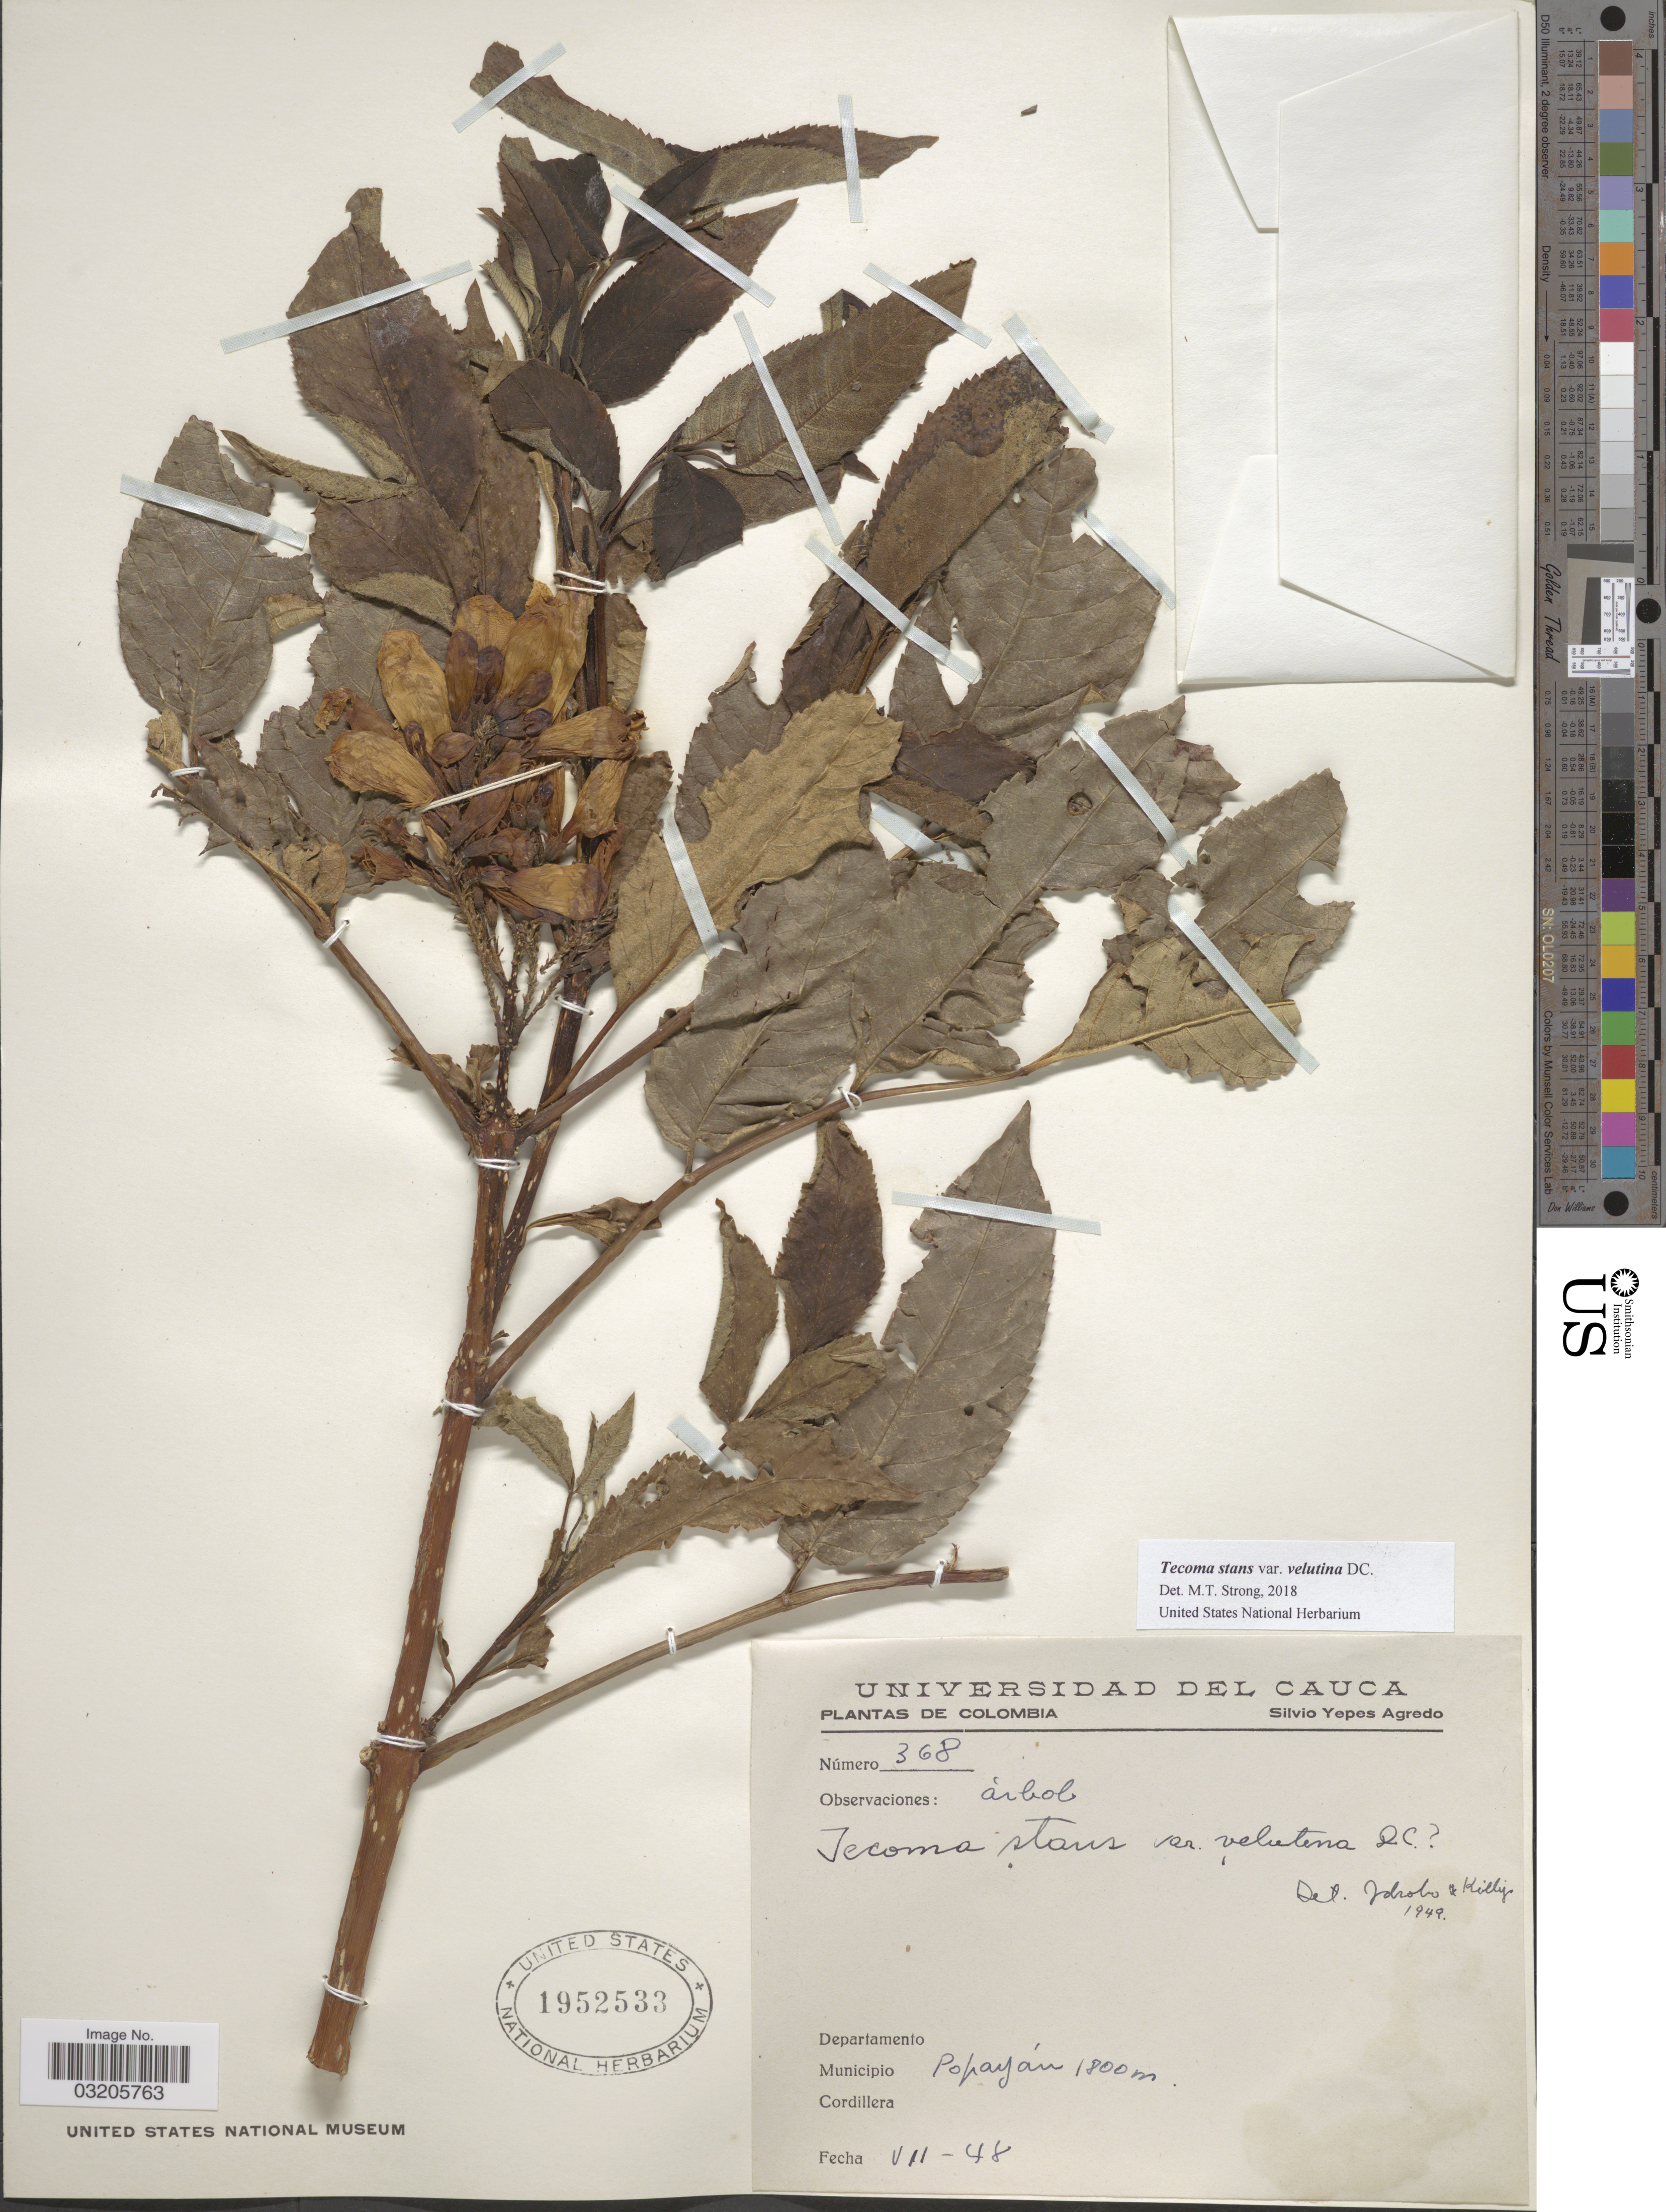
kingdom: Plantae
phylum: Tracheophyta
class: Magnoliopsida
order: Lamiales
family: Bignoniaceae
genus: Tecoma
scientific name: Tecoma stans var. velutina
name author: DC.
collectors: S. Yepes-Agredo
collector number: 368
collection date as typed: Transcribed d/m/y: /7/48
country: Colombia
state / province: Cauca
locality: Municipio Popayán.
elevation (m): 1800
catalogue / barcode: US 1952533